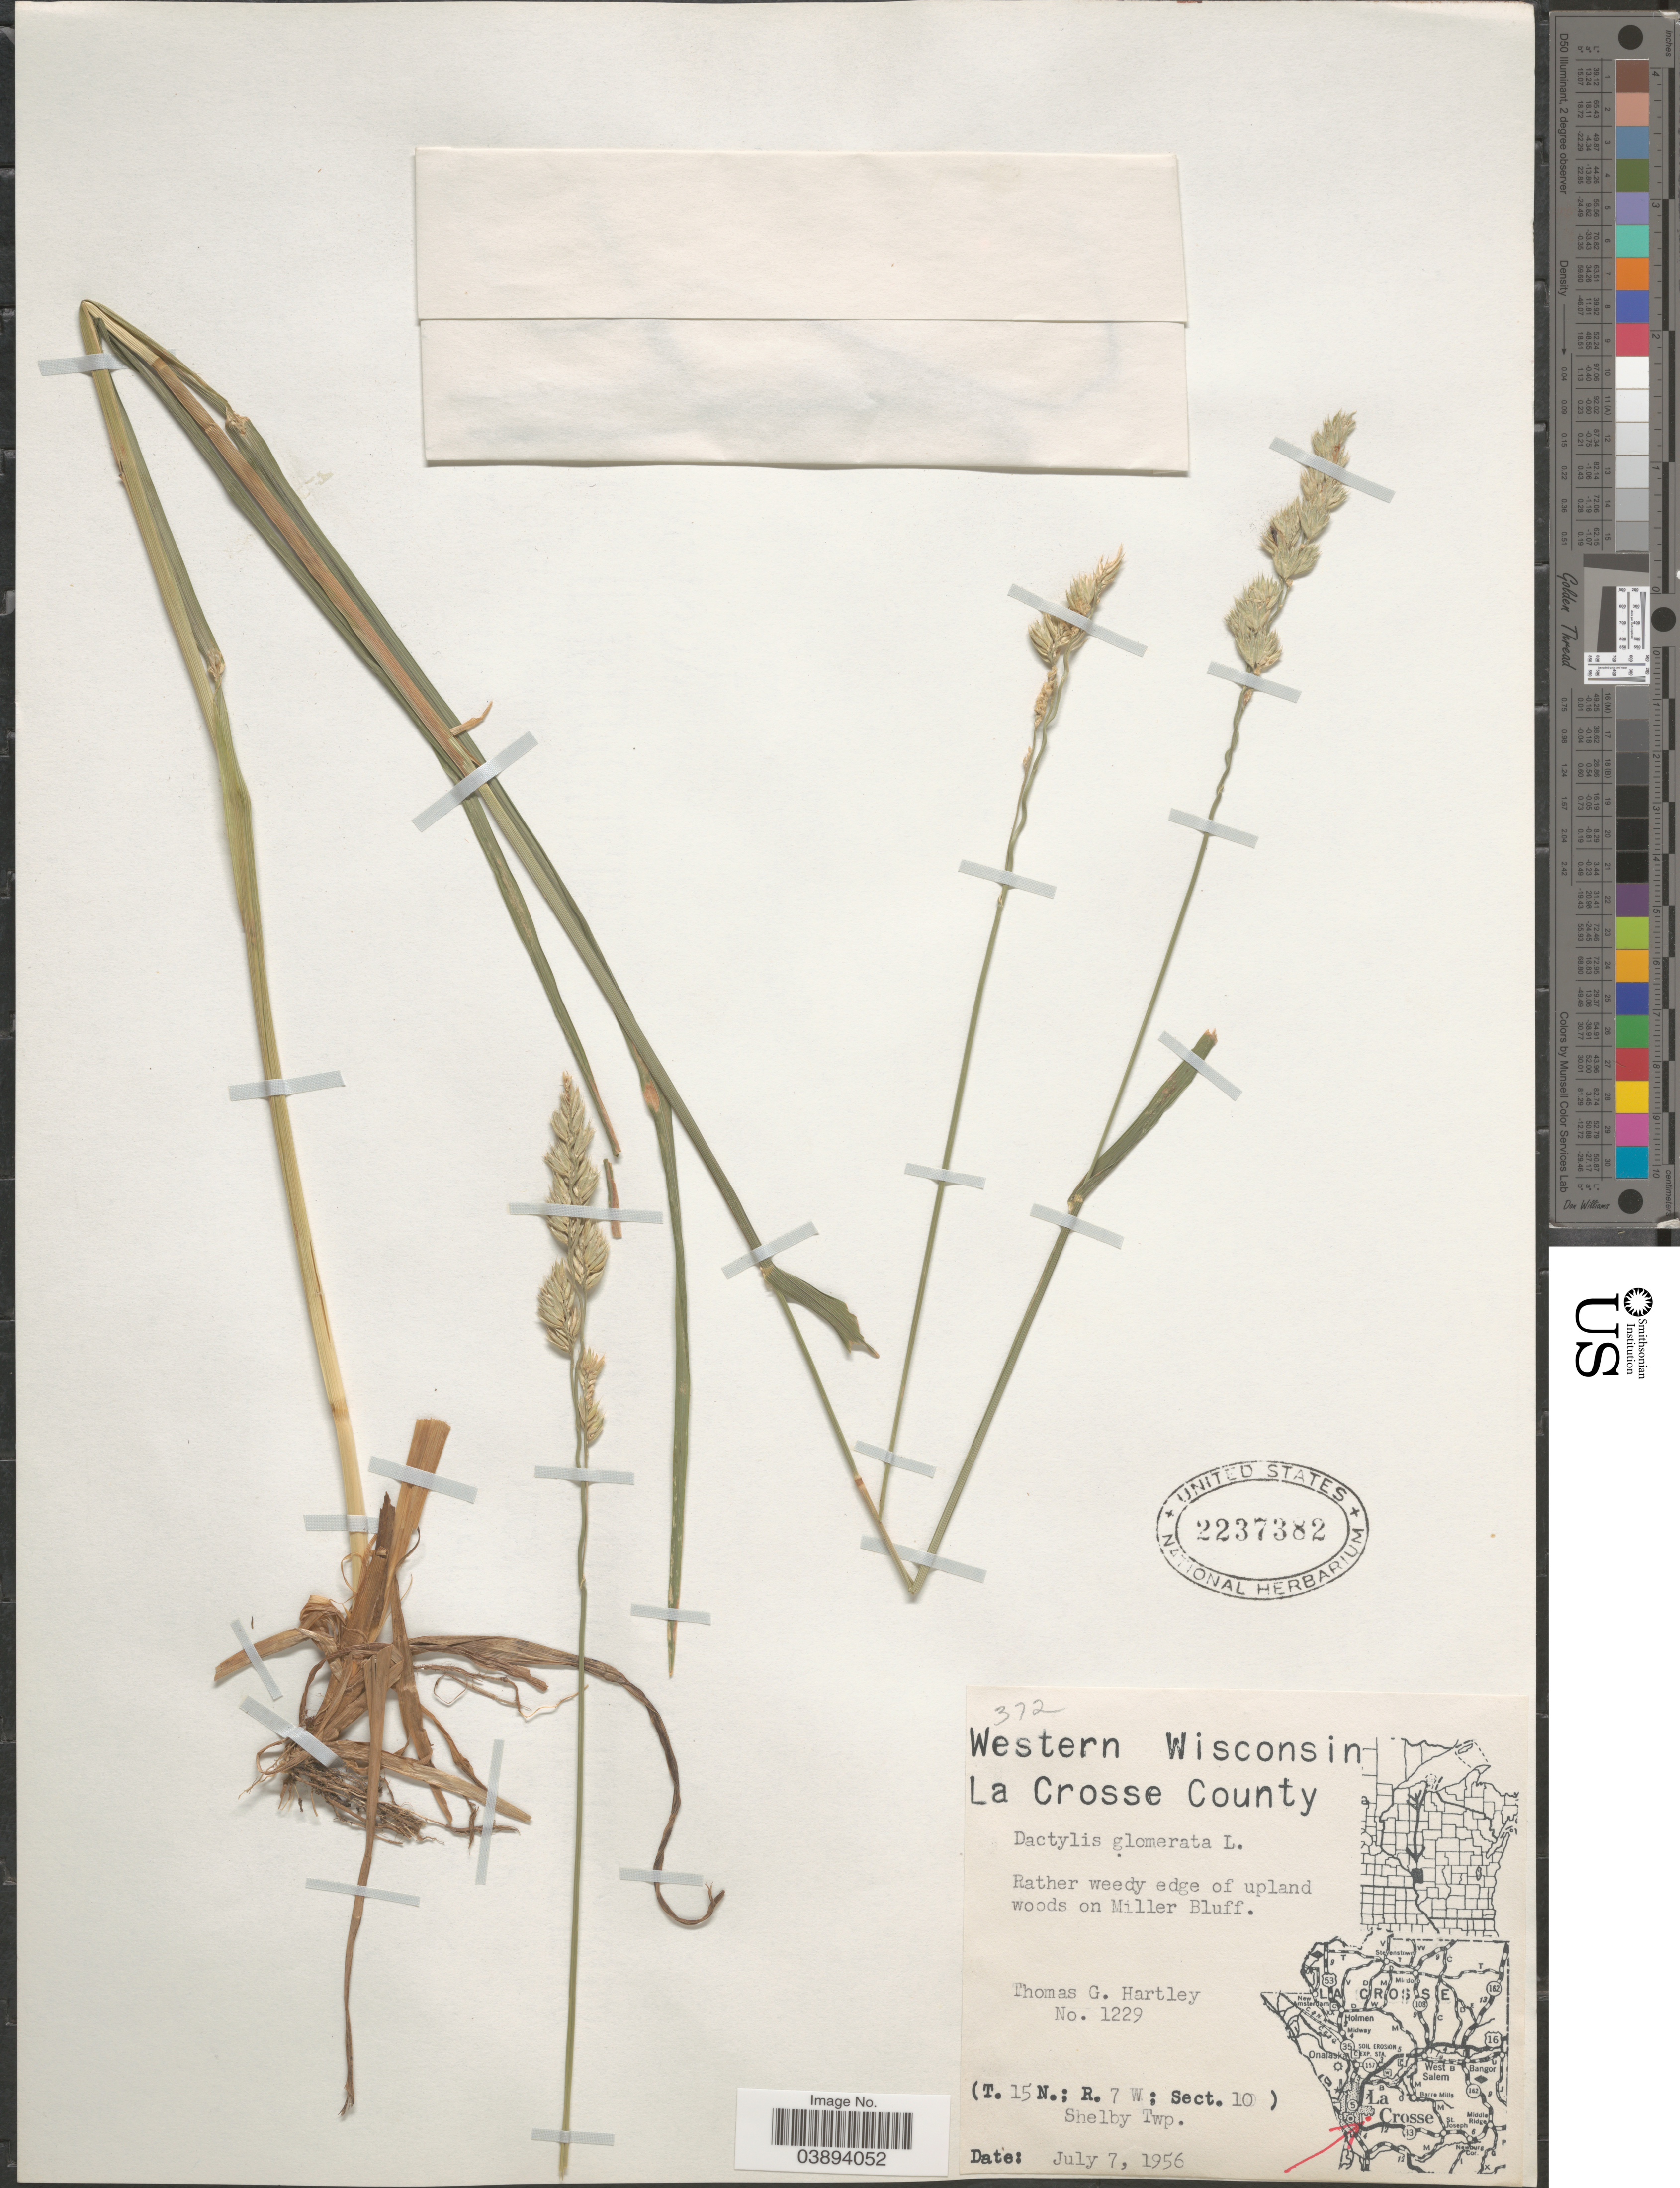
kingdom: Plantae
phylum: Tracheophyta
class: Liliopsida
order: Poales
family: Poaceae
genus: Dactylis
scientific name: Dactylis glomerata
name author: L.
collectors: T. G. Hartley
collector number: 1229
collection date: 1956-07-07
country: United States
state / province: Wisconsin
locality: Western Wisconsin. La Crosse County. Rather weedy edge of upland woods on Miller Bluff. (T. 15 N.; R. 7 W; Sect. 10) Shelby Twp.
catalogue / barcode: US 2237382